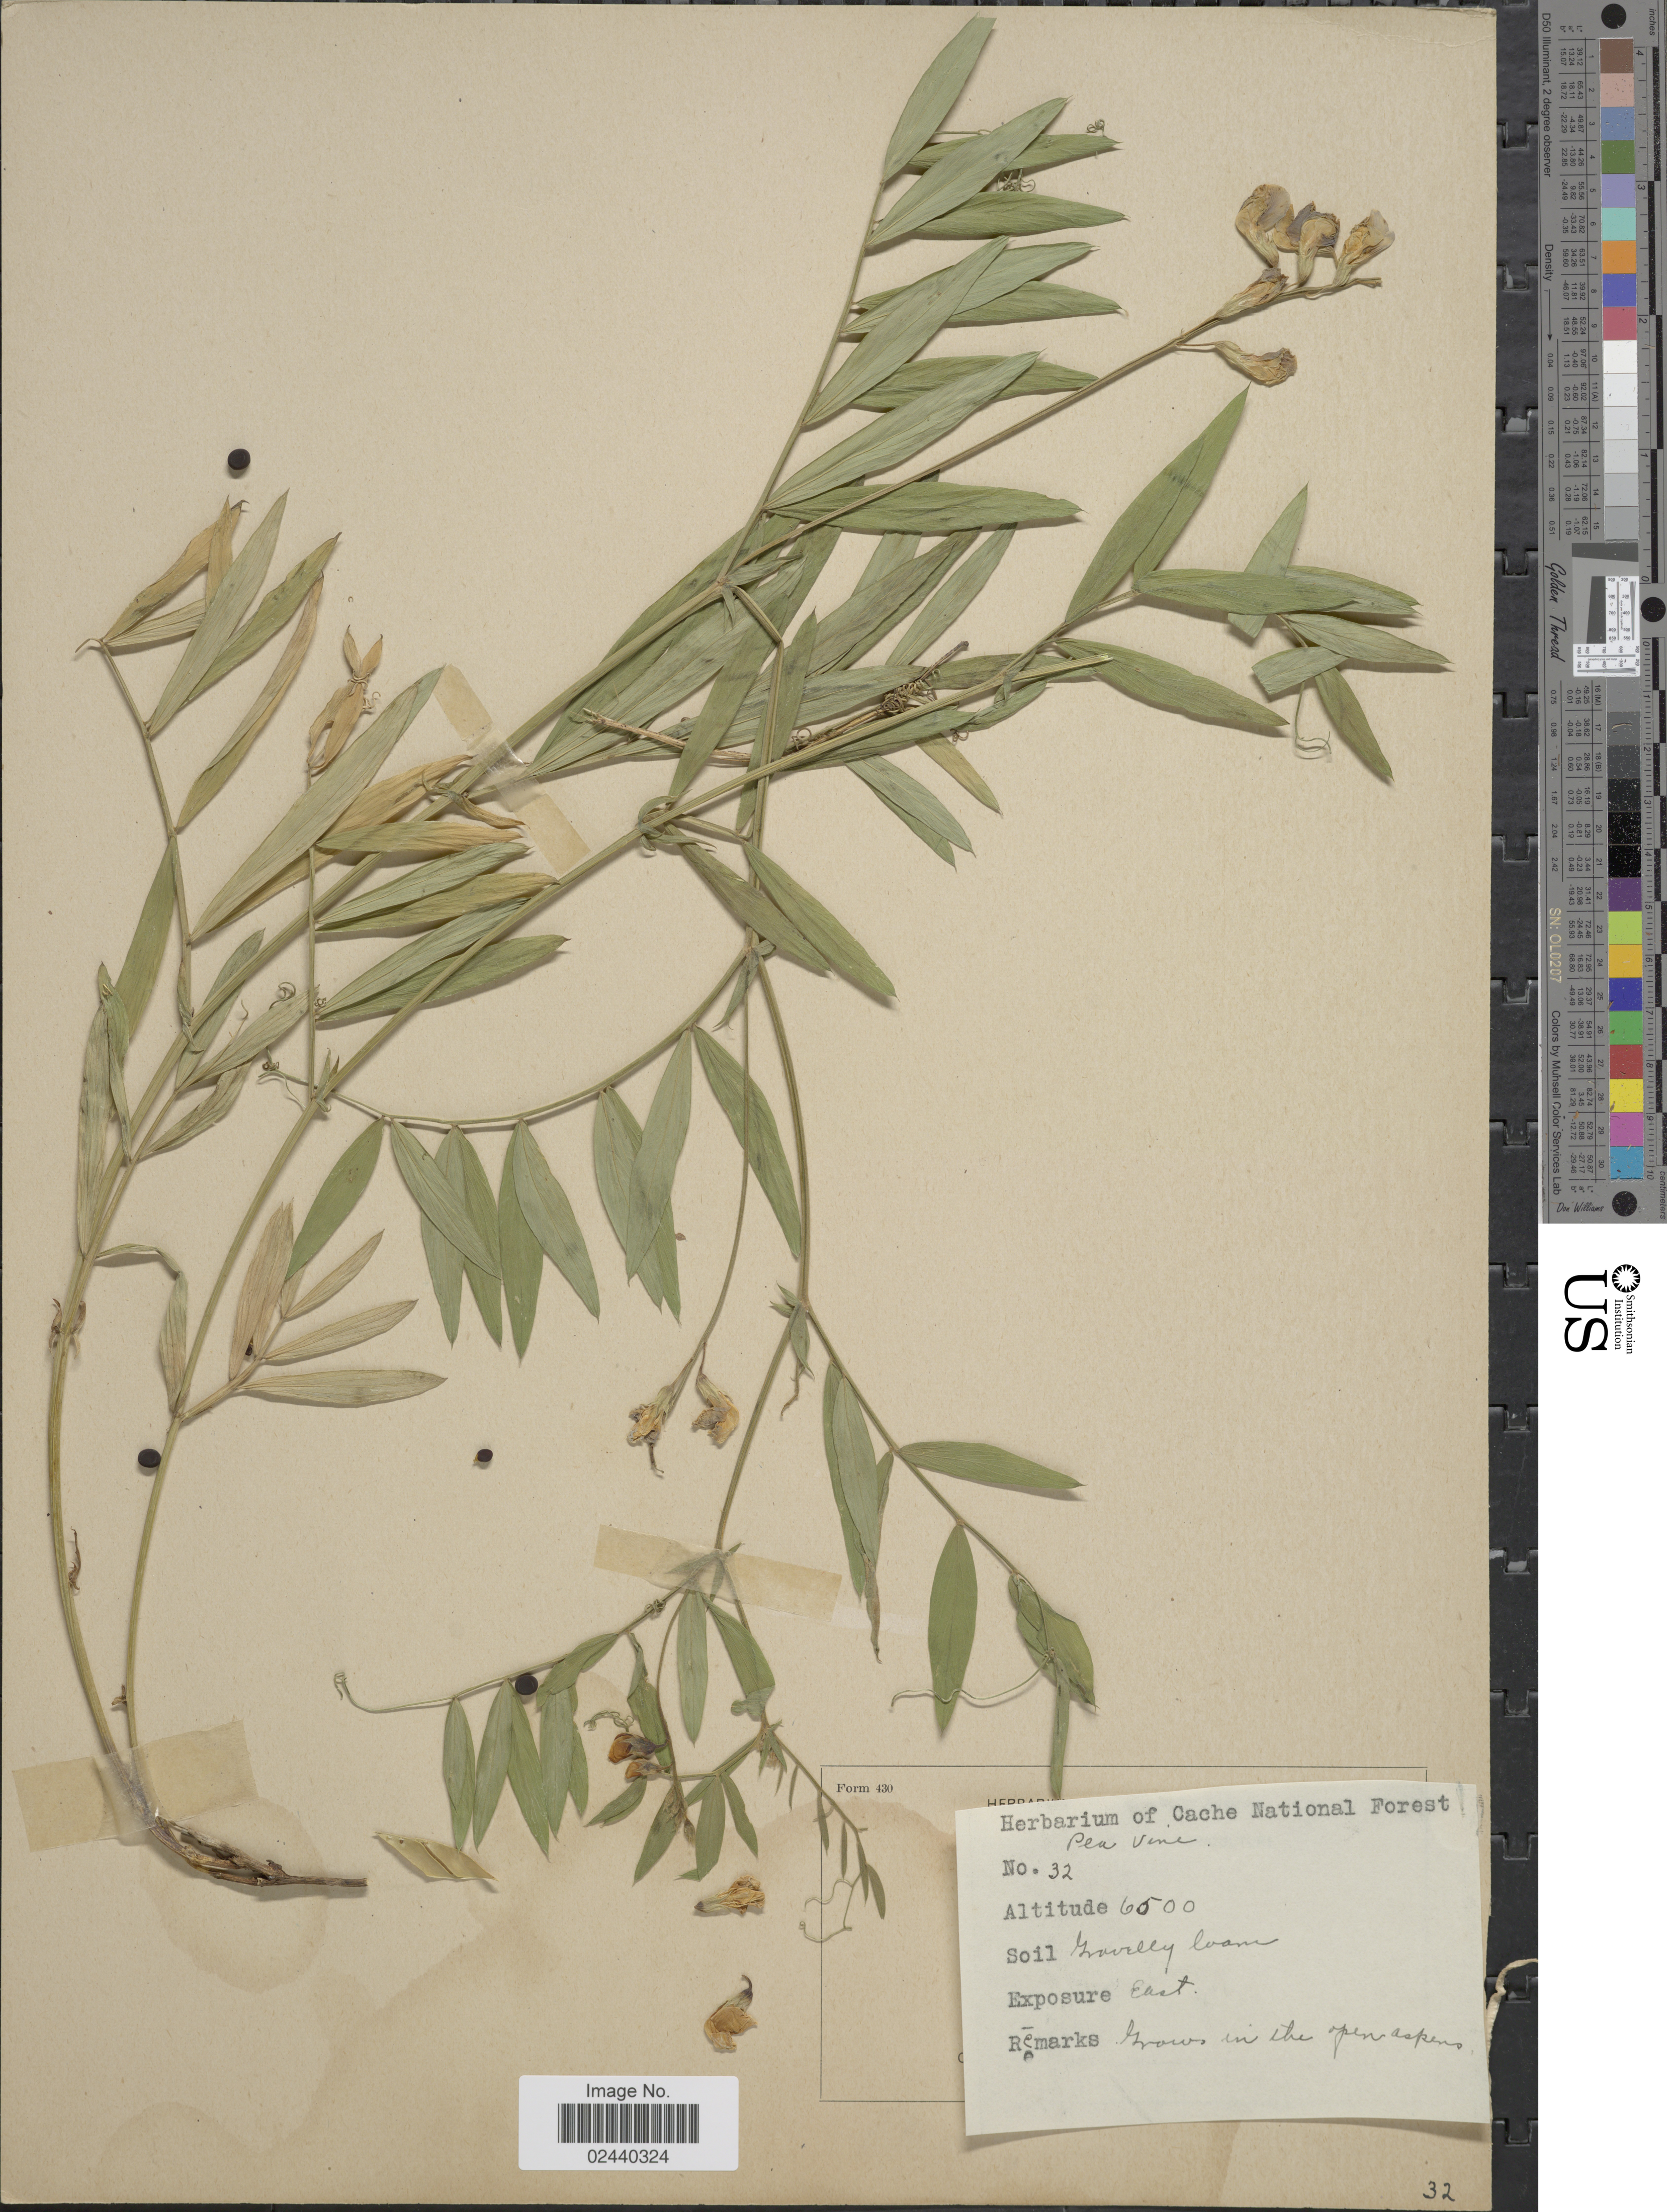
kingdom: Plantae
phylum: Tracheophyta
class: Magnoliopsida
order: Fabales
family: Fabaceae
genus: Lathyrus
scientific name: Lathyrus bolanderi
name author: S. Watson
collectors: ex herb. Cache National Forest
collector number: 32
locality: Pea Vine, East Exposure, in the open aspens